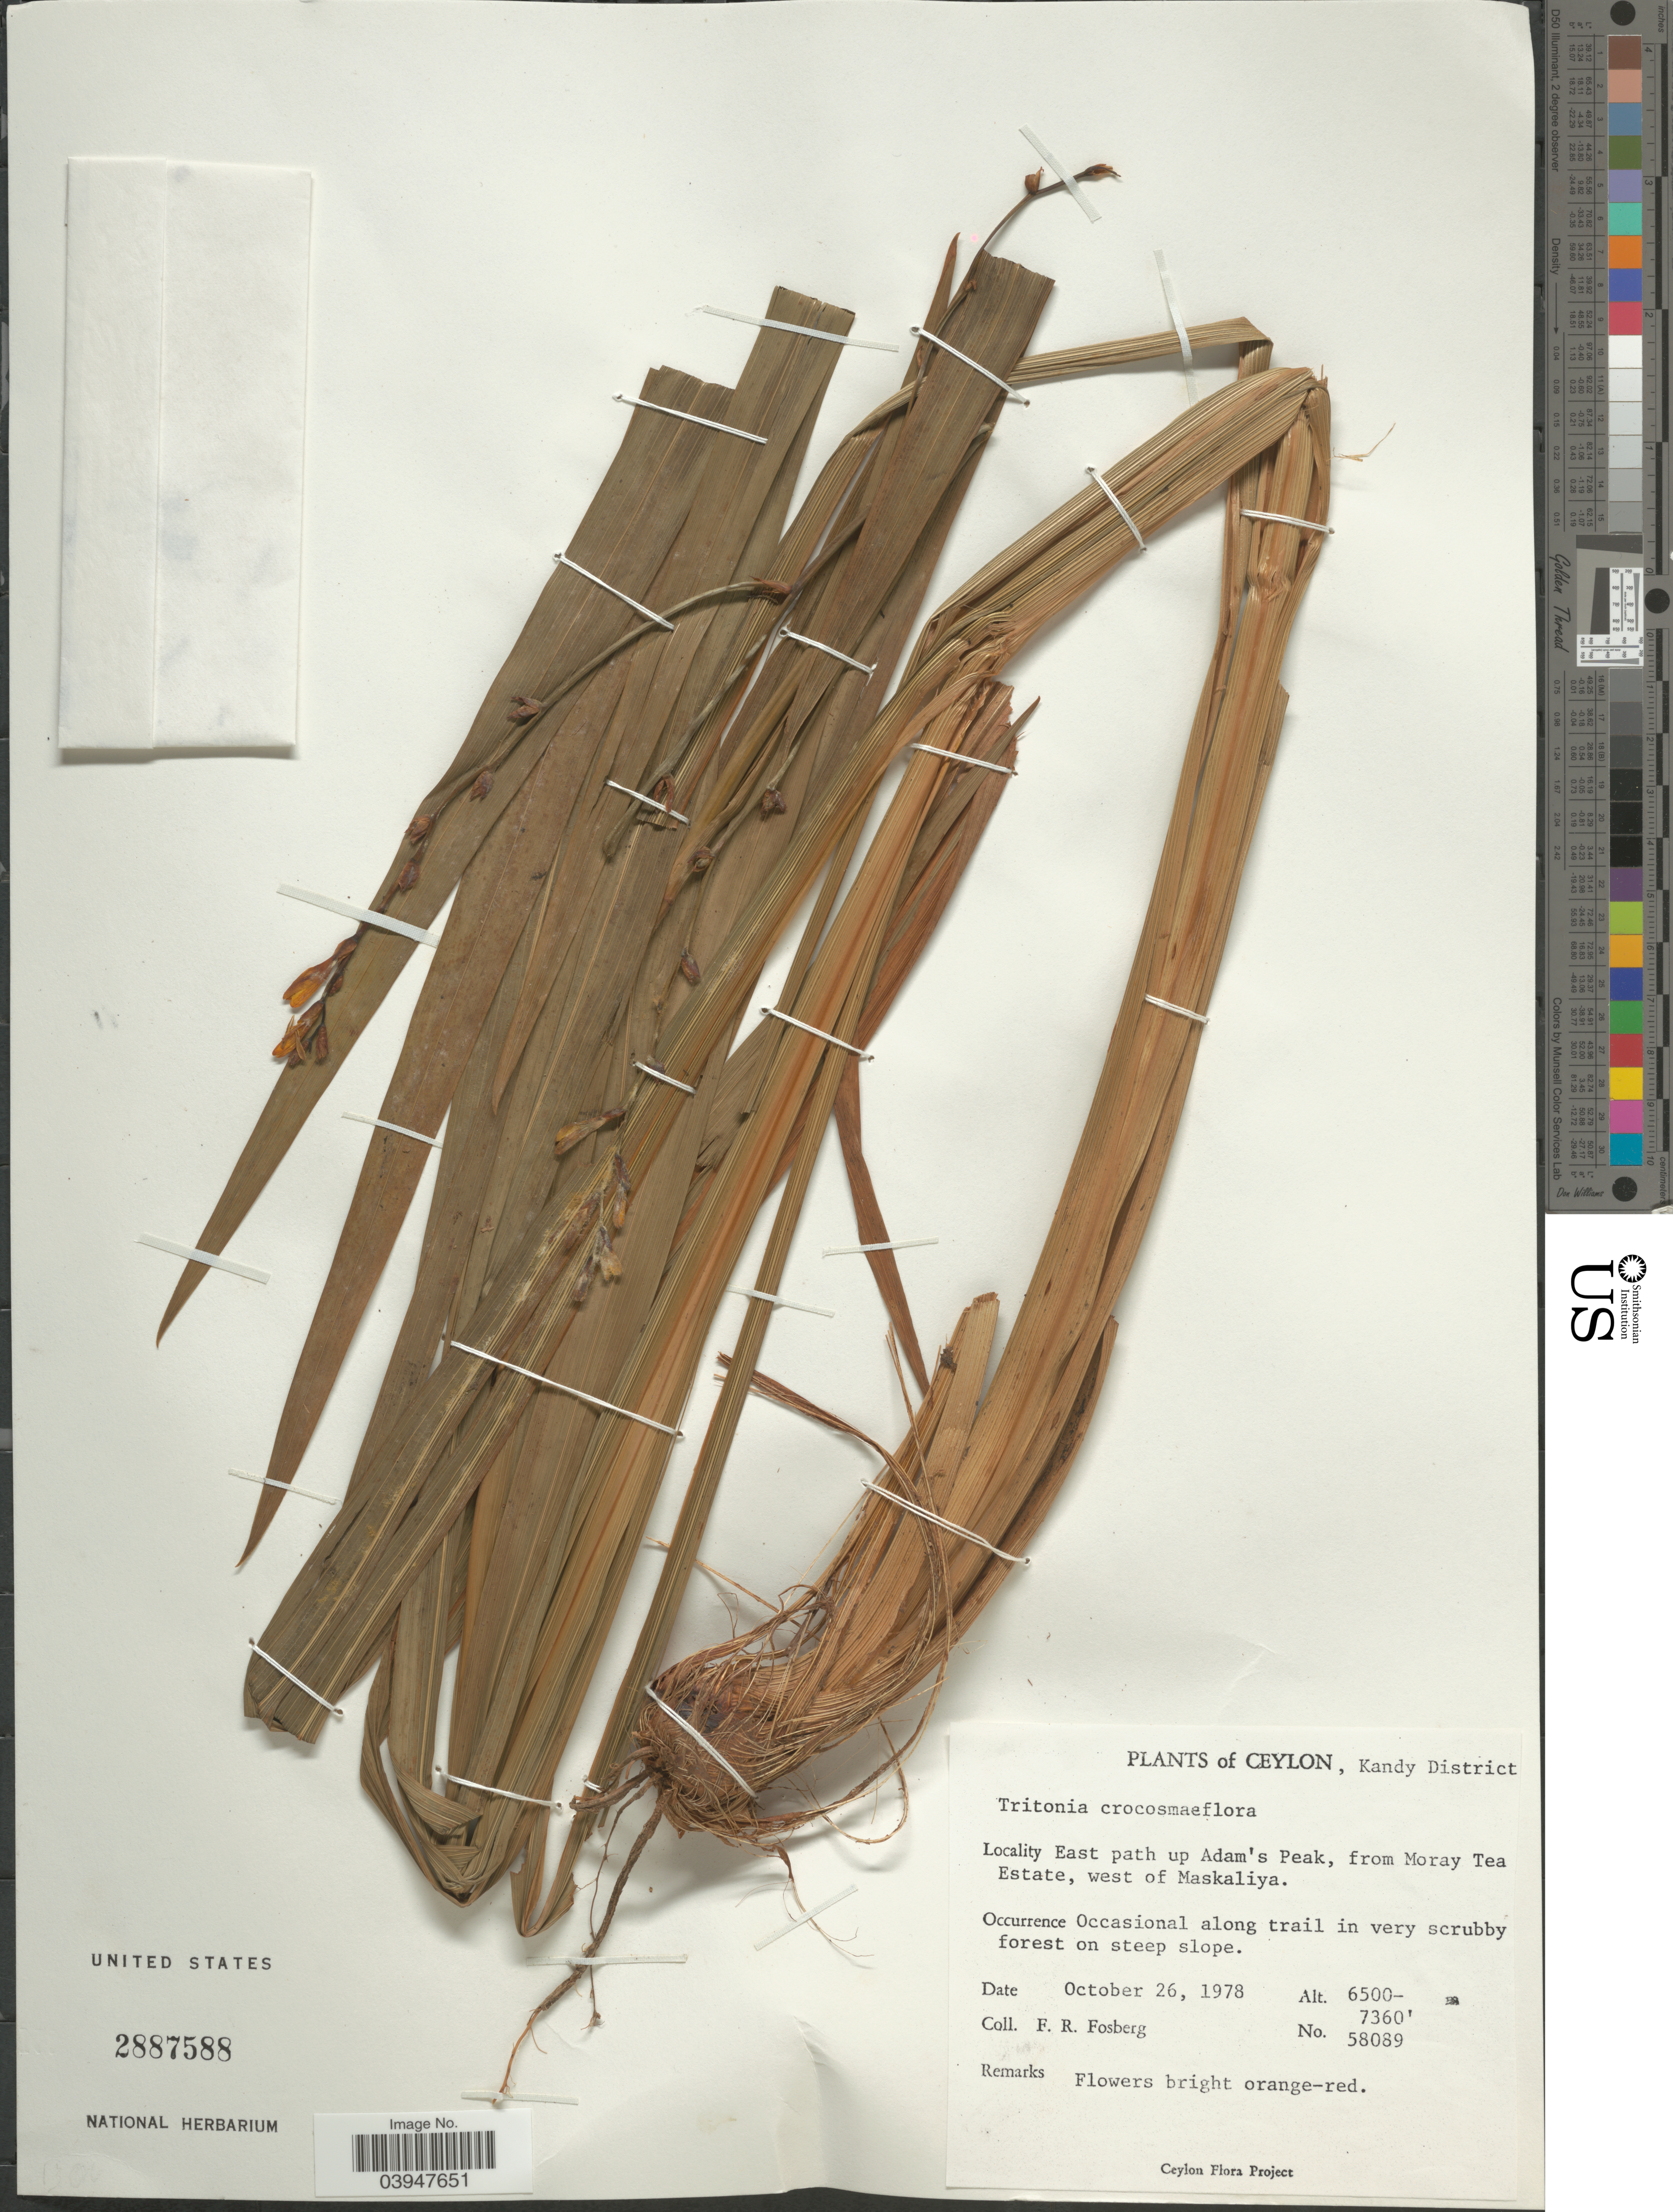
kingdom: Plantae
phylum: Tracheophyta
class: Liliopsida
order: Asparagales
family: Iridaceae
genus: Crocosmia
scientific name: Crocosmia x crocosmiiflora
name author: (Lemoine) N.E. Br.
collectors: F. R. Fosberg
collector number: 58089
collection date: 1978-10-26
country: Sri Lanka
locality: Ceylon, Kandy District. East path up Adam's Peak, from Moray Tea Estate, west of Maskaliya.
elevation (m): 1981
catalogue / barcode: US 2887588